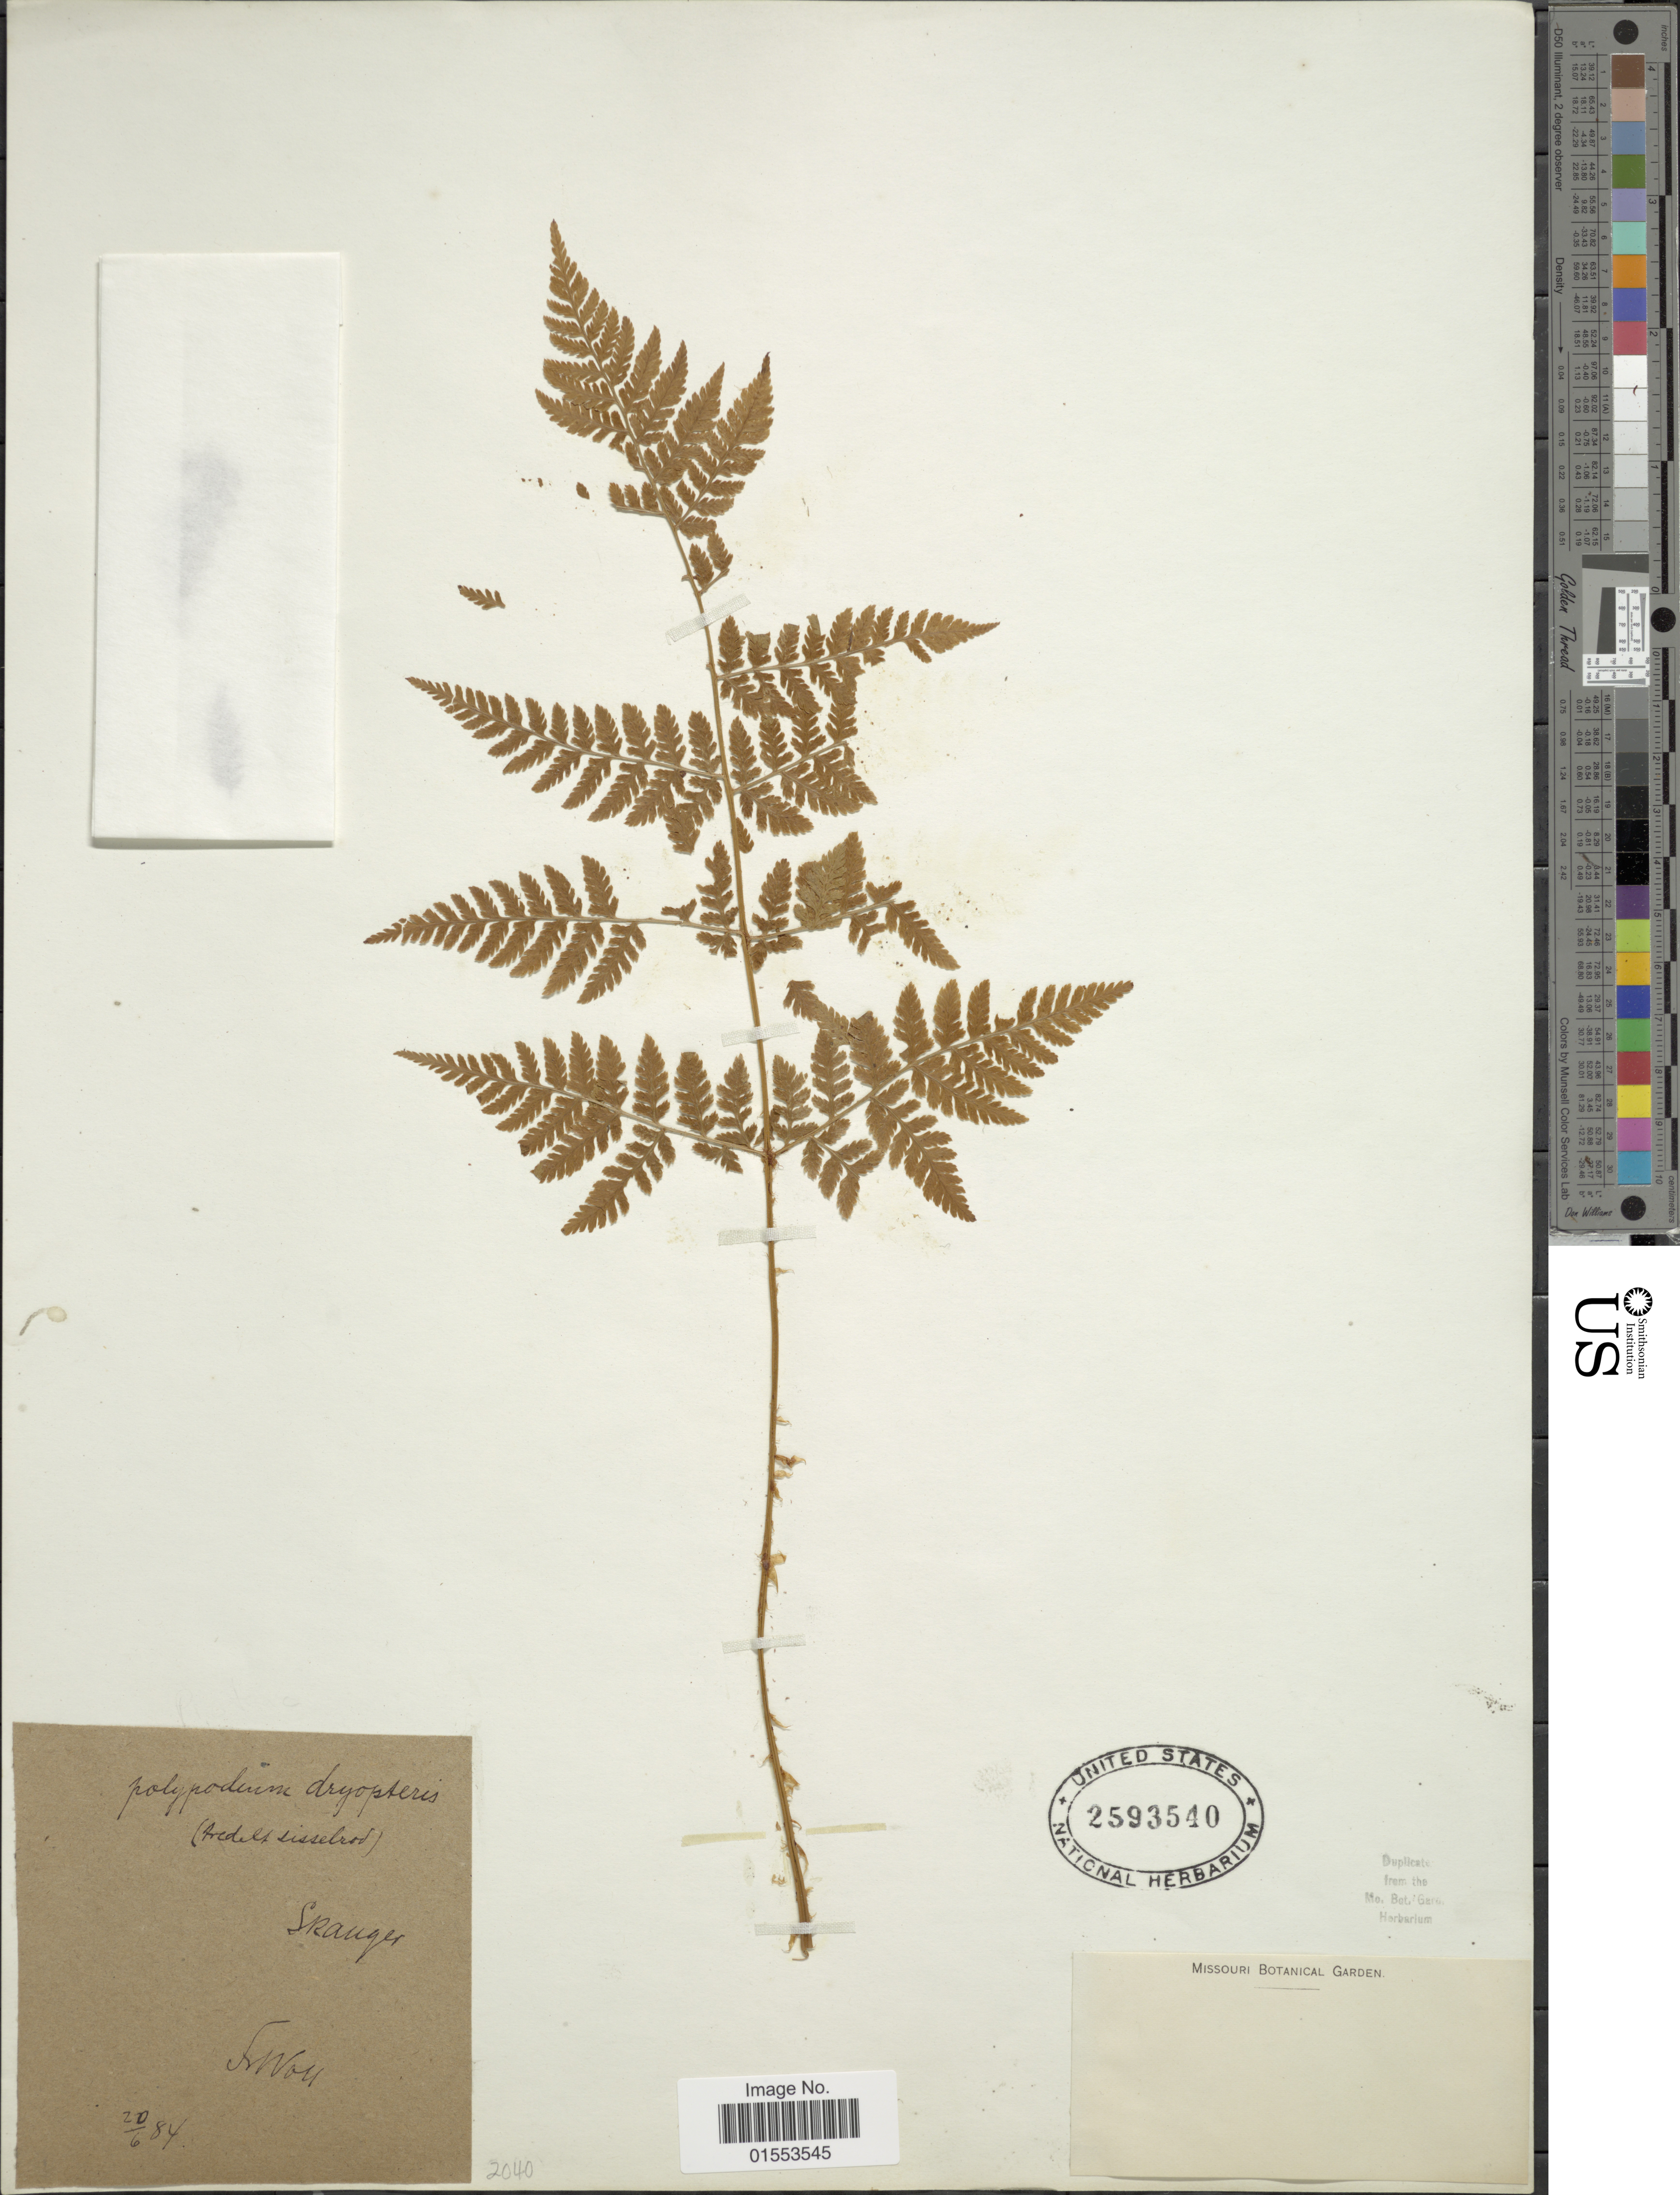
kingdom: Plantae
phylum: Tracheophyta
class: Polypodiopsida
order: Polypodiales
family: Dryopteridaceae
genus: Dryopteris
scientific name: Dryopteris villarii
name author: (Bell) Woynar ex Schinz & Thell.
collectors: S. Wou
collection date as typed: Transcribed d/m/y: 20/6/84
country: Norway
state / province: Oppland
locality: Skauger.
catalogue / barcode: US 2593540